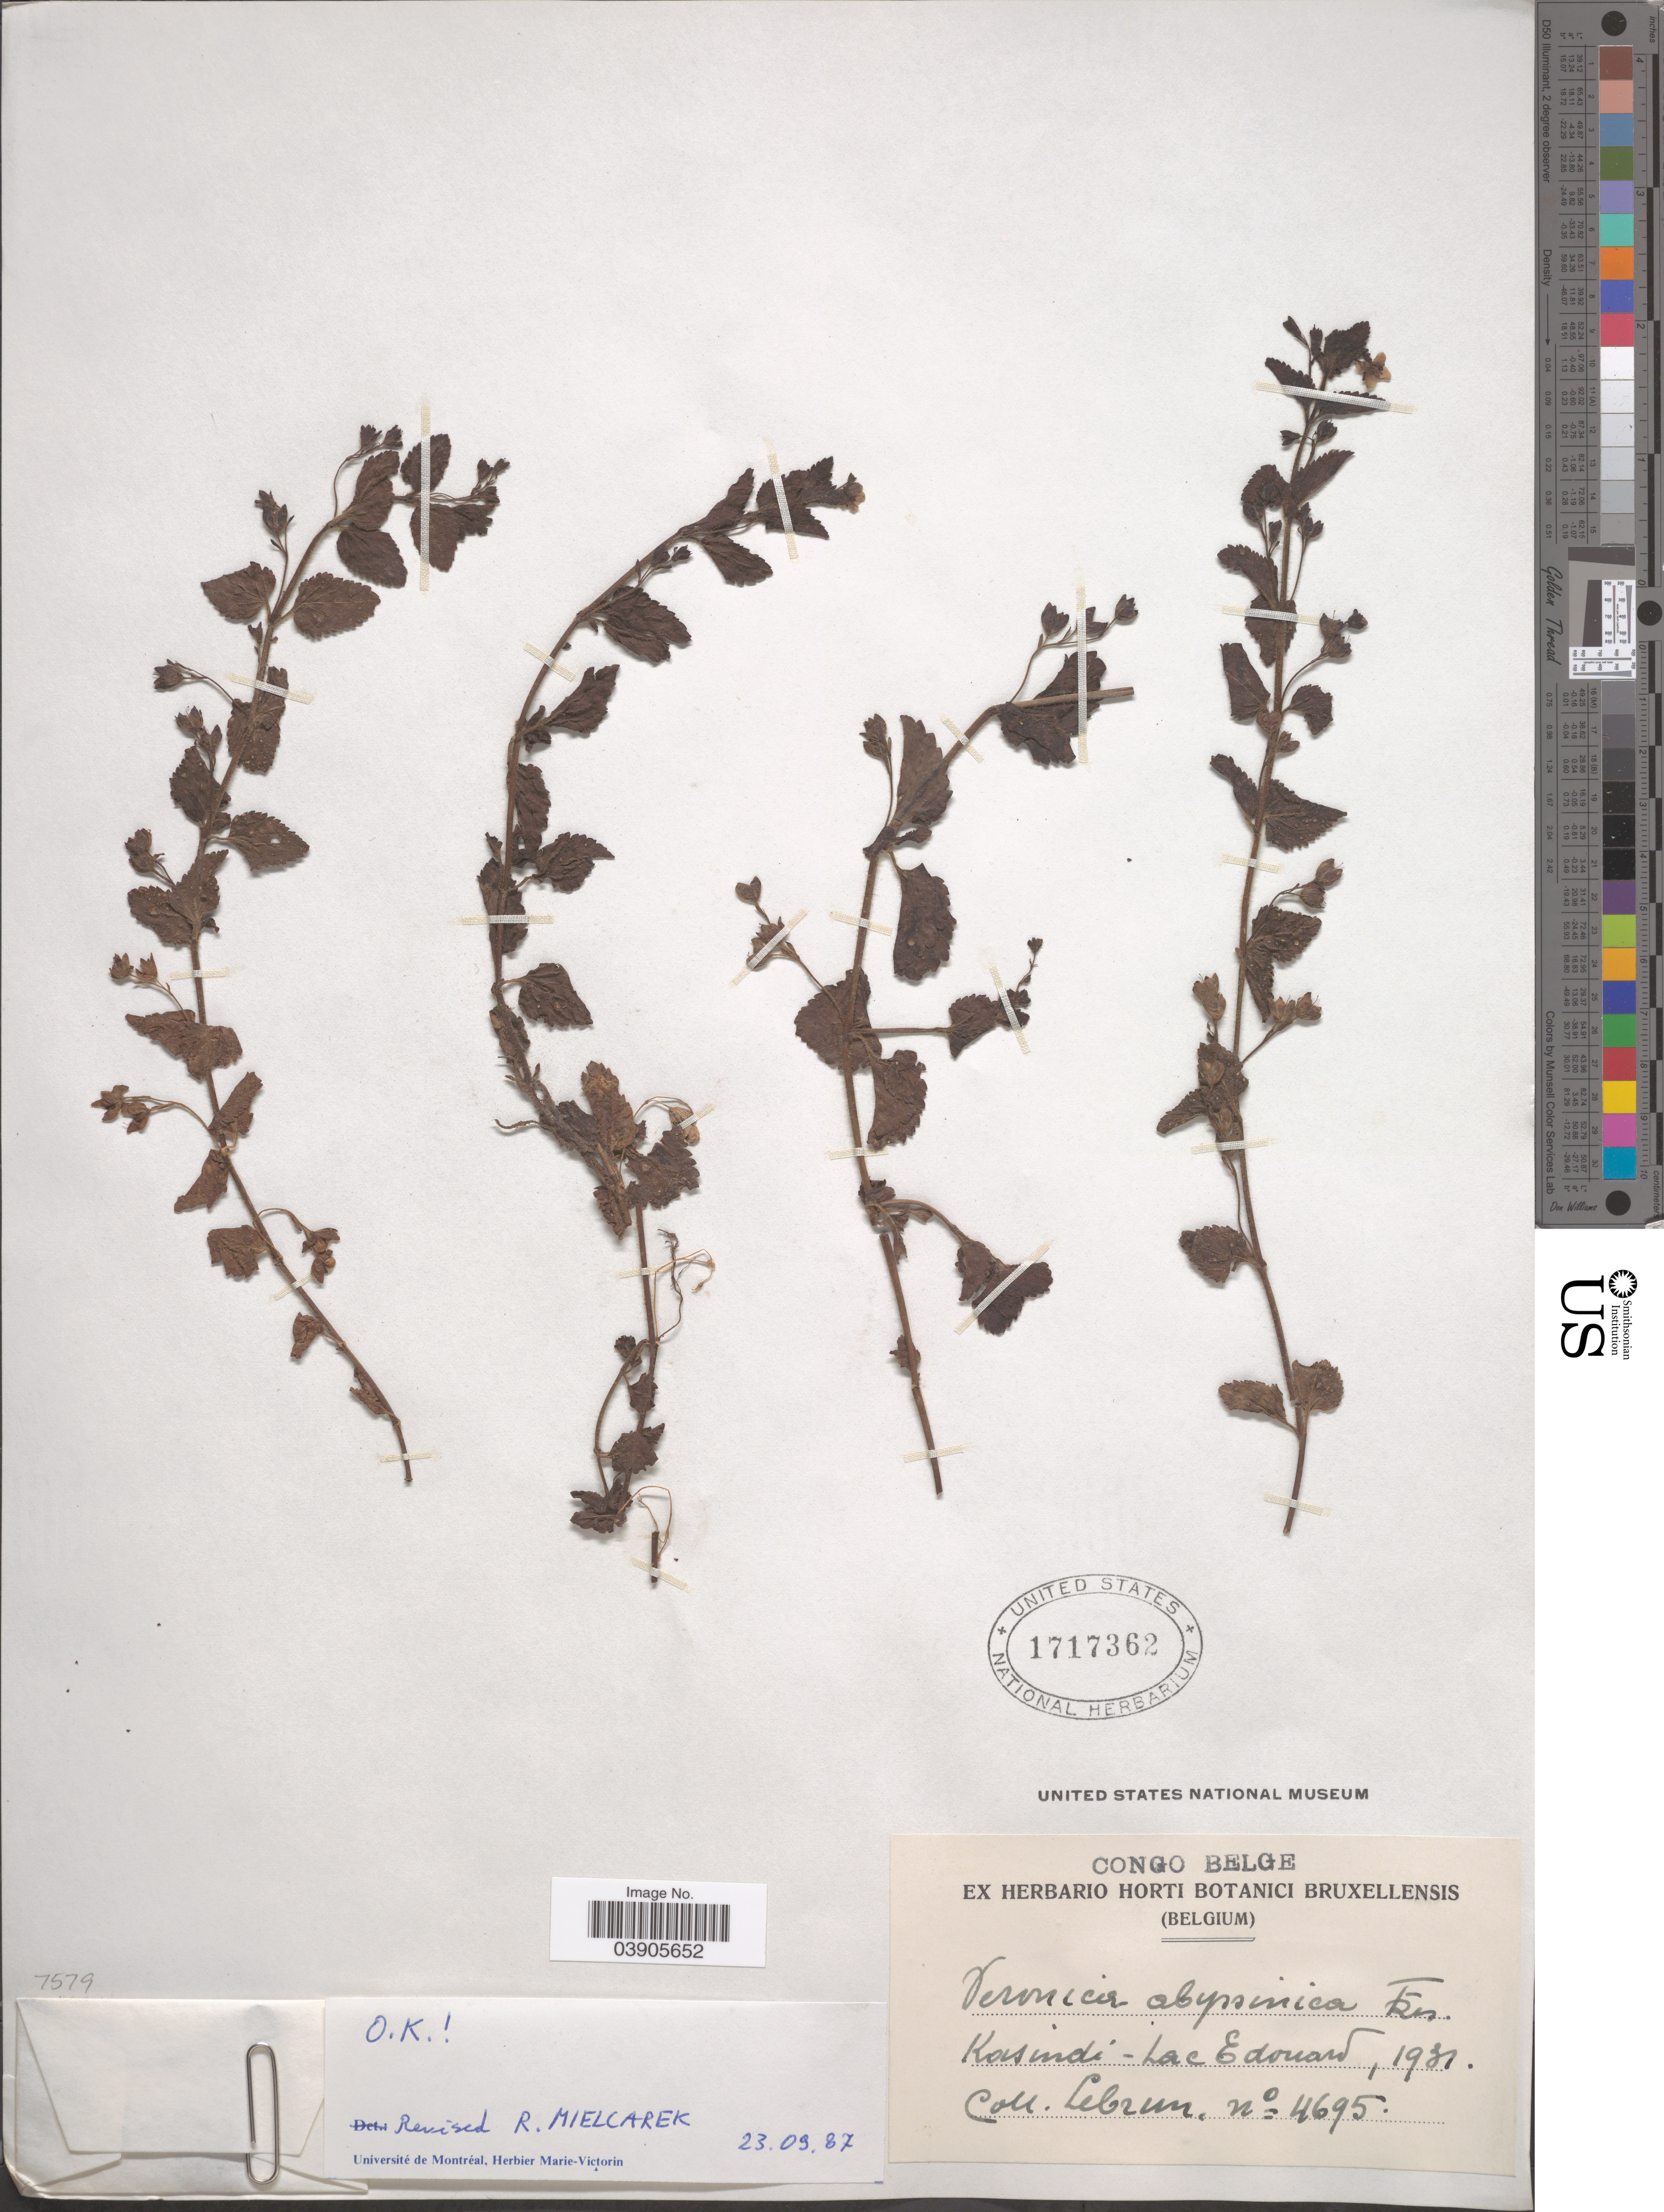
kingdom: Plantae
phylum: Tracheophyta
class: Magnoliopsida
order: Lamiales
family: Plantaginaceae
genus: Veronica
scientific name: Veronica abyssinica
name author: Fresen.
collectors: J.A. Lebrun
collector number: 4695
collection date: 1931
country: Congo, Democratic Republic of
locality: Congo Belge. Kasindi - Lac Edouard.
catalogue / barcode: US 1717362